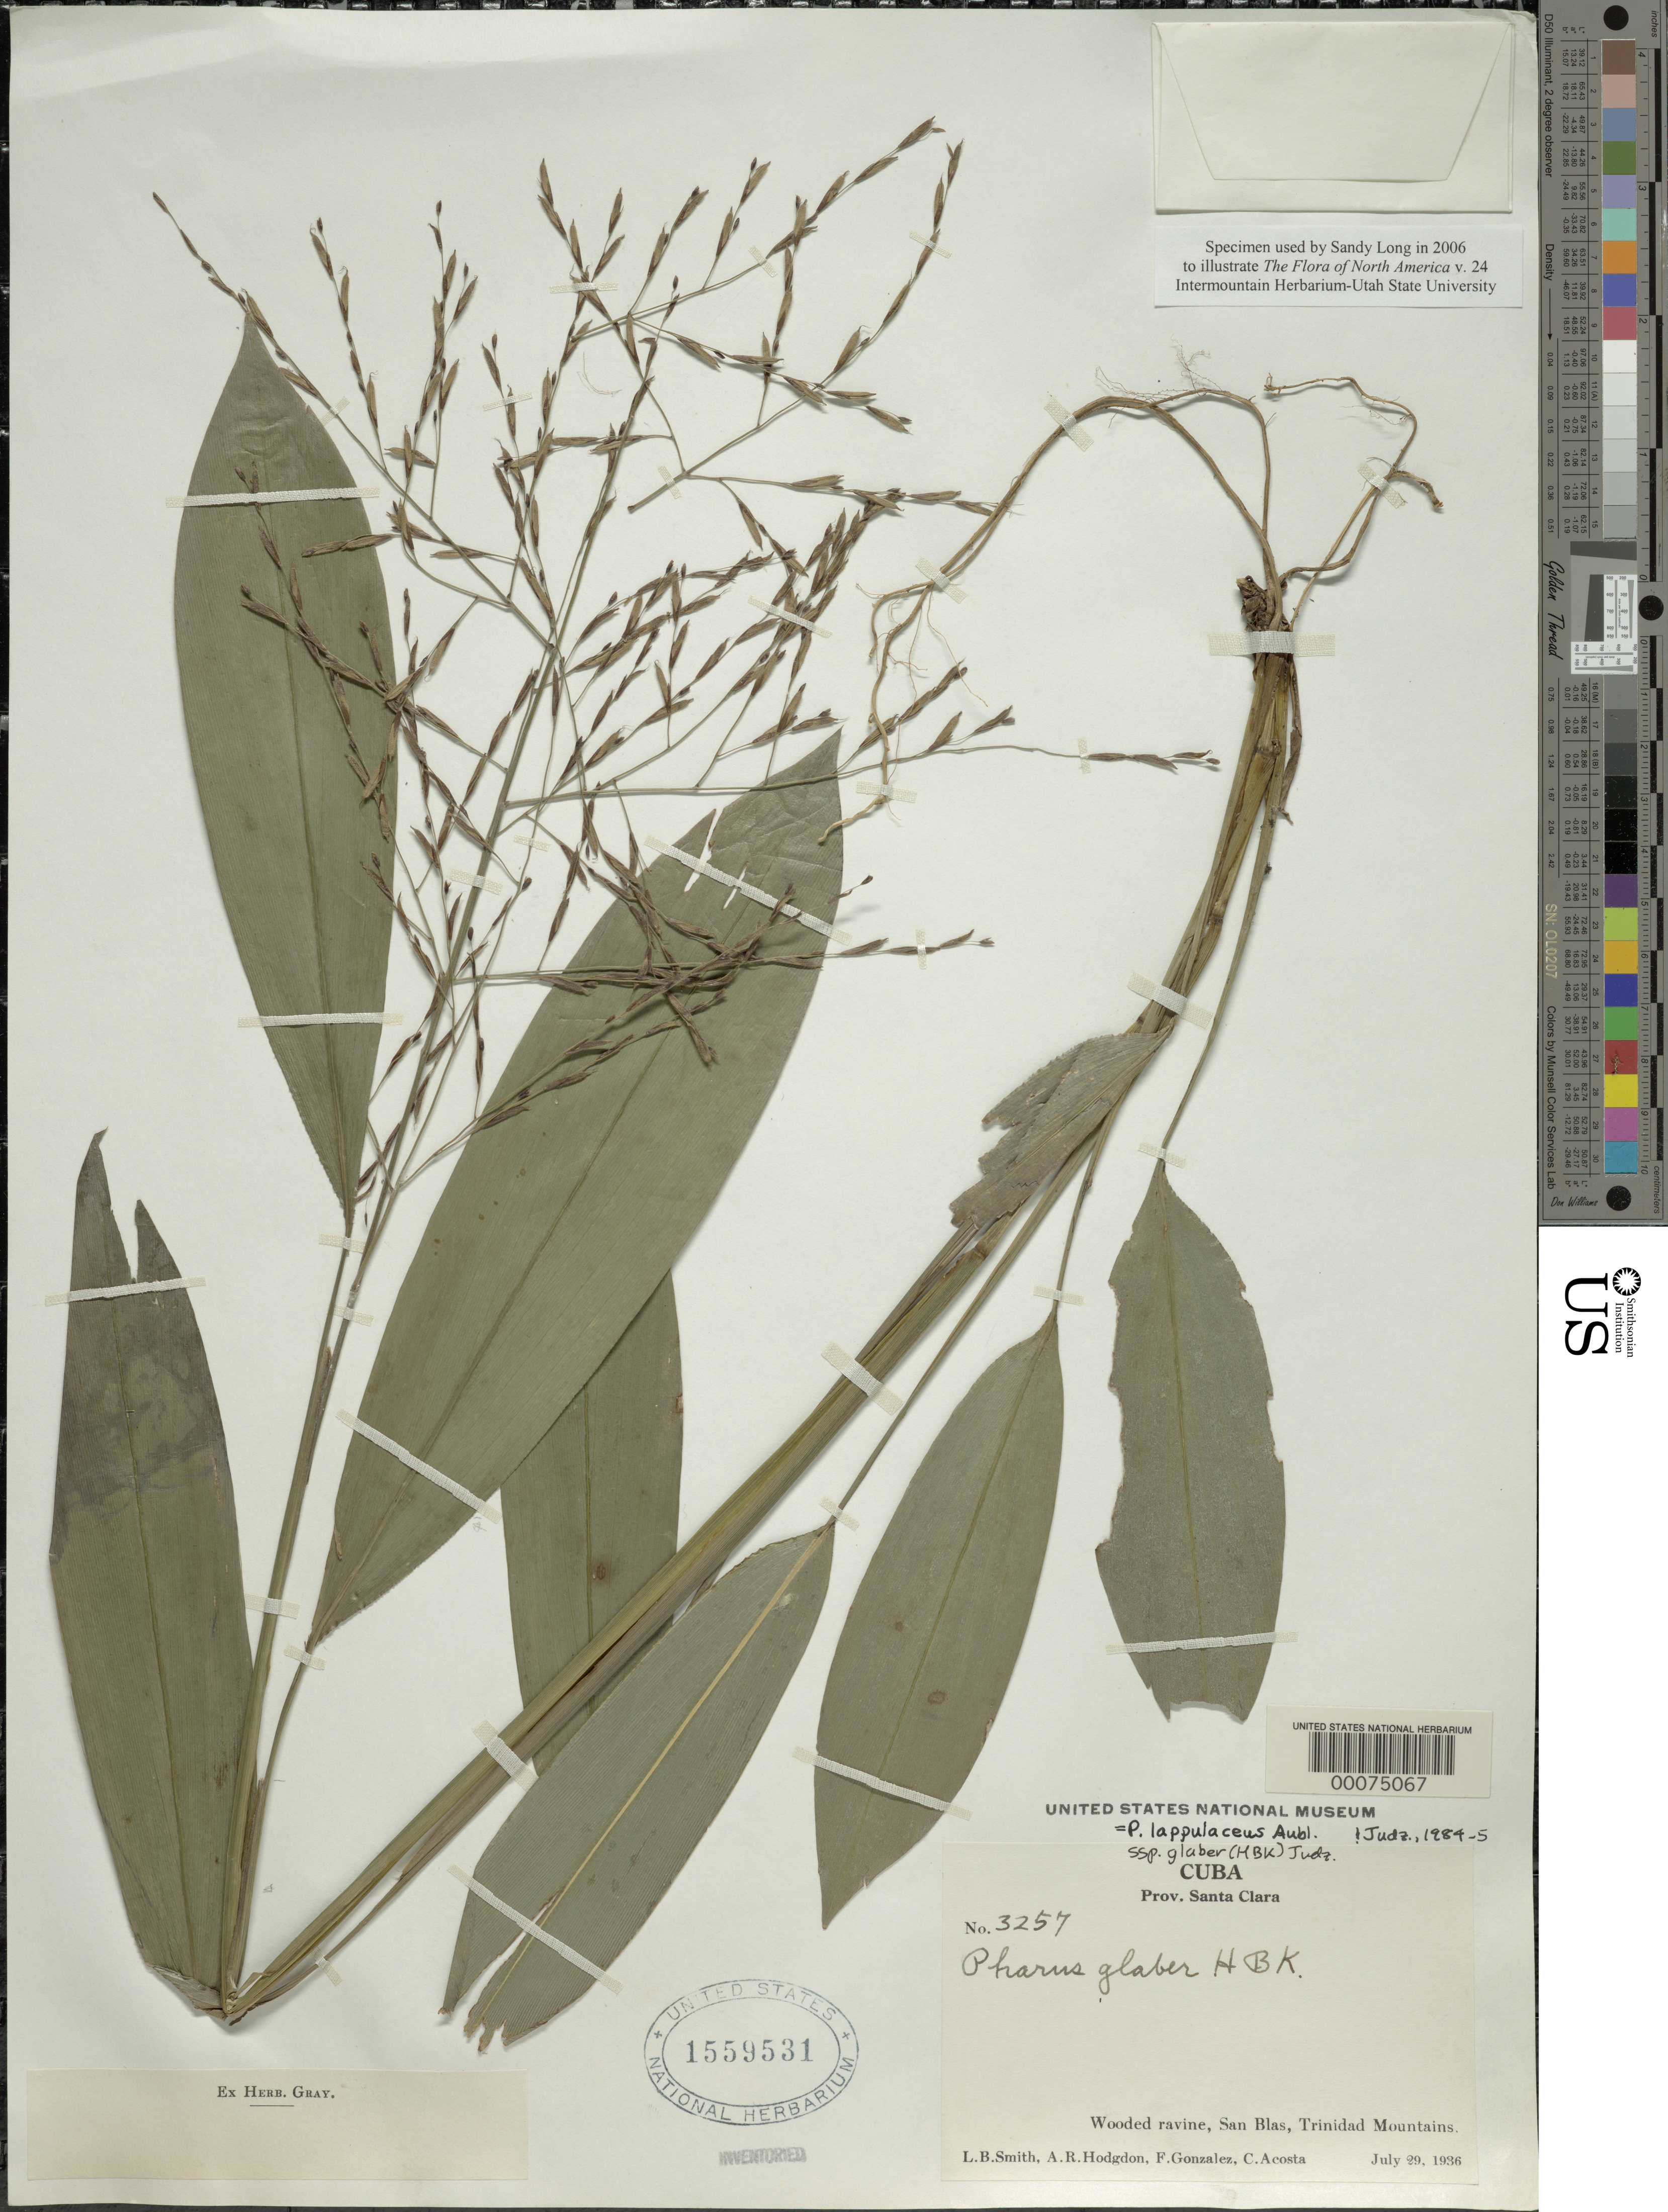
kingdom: Plantae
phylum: Tracheophyta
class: Liliopsida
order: Poales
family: Poaceae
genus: Pharus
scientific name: Pharus lappulaceus subsp. glaber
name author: (Kunth) Judz.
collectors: L. Smith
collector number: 3257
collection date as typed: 29 Jul 1936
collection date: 1936-07-29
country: Cuba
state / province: Las Villas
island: Greater Antilles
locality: San blas, trinidad mountain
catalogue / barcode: US 1559531